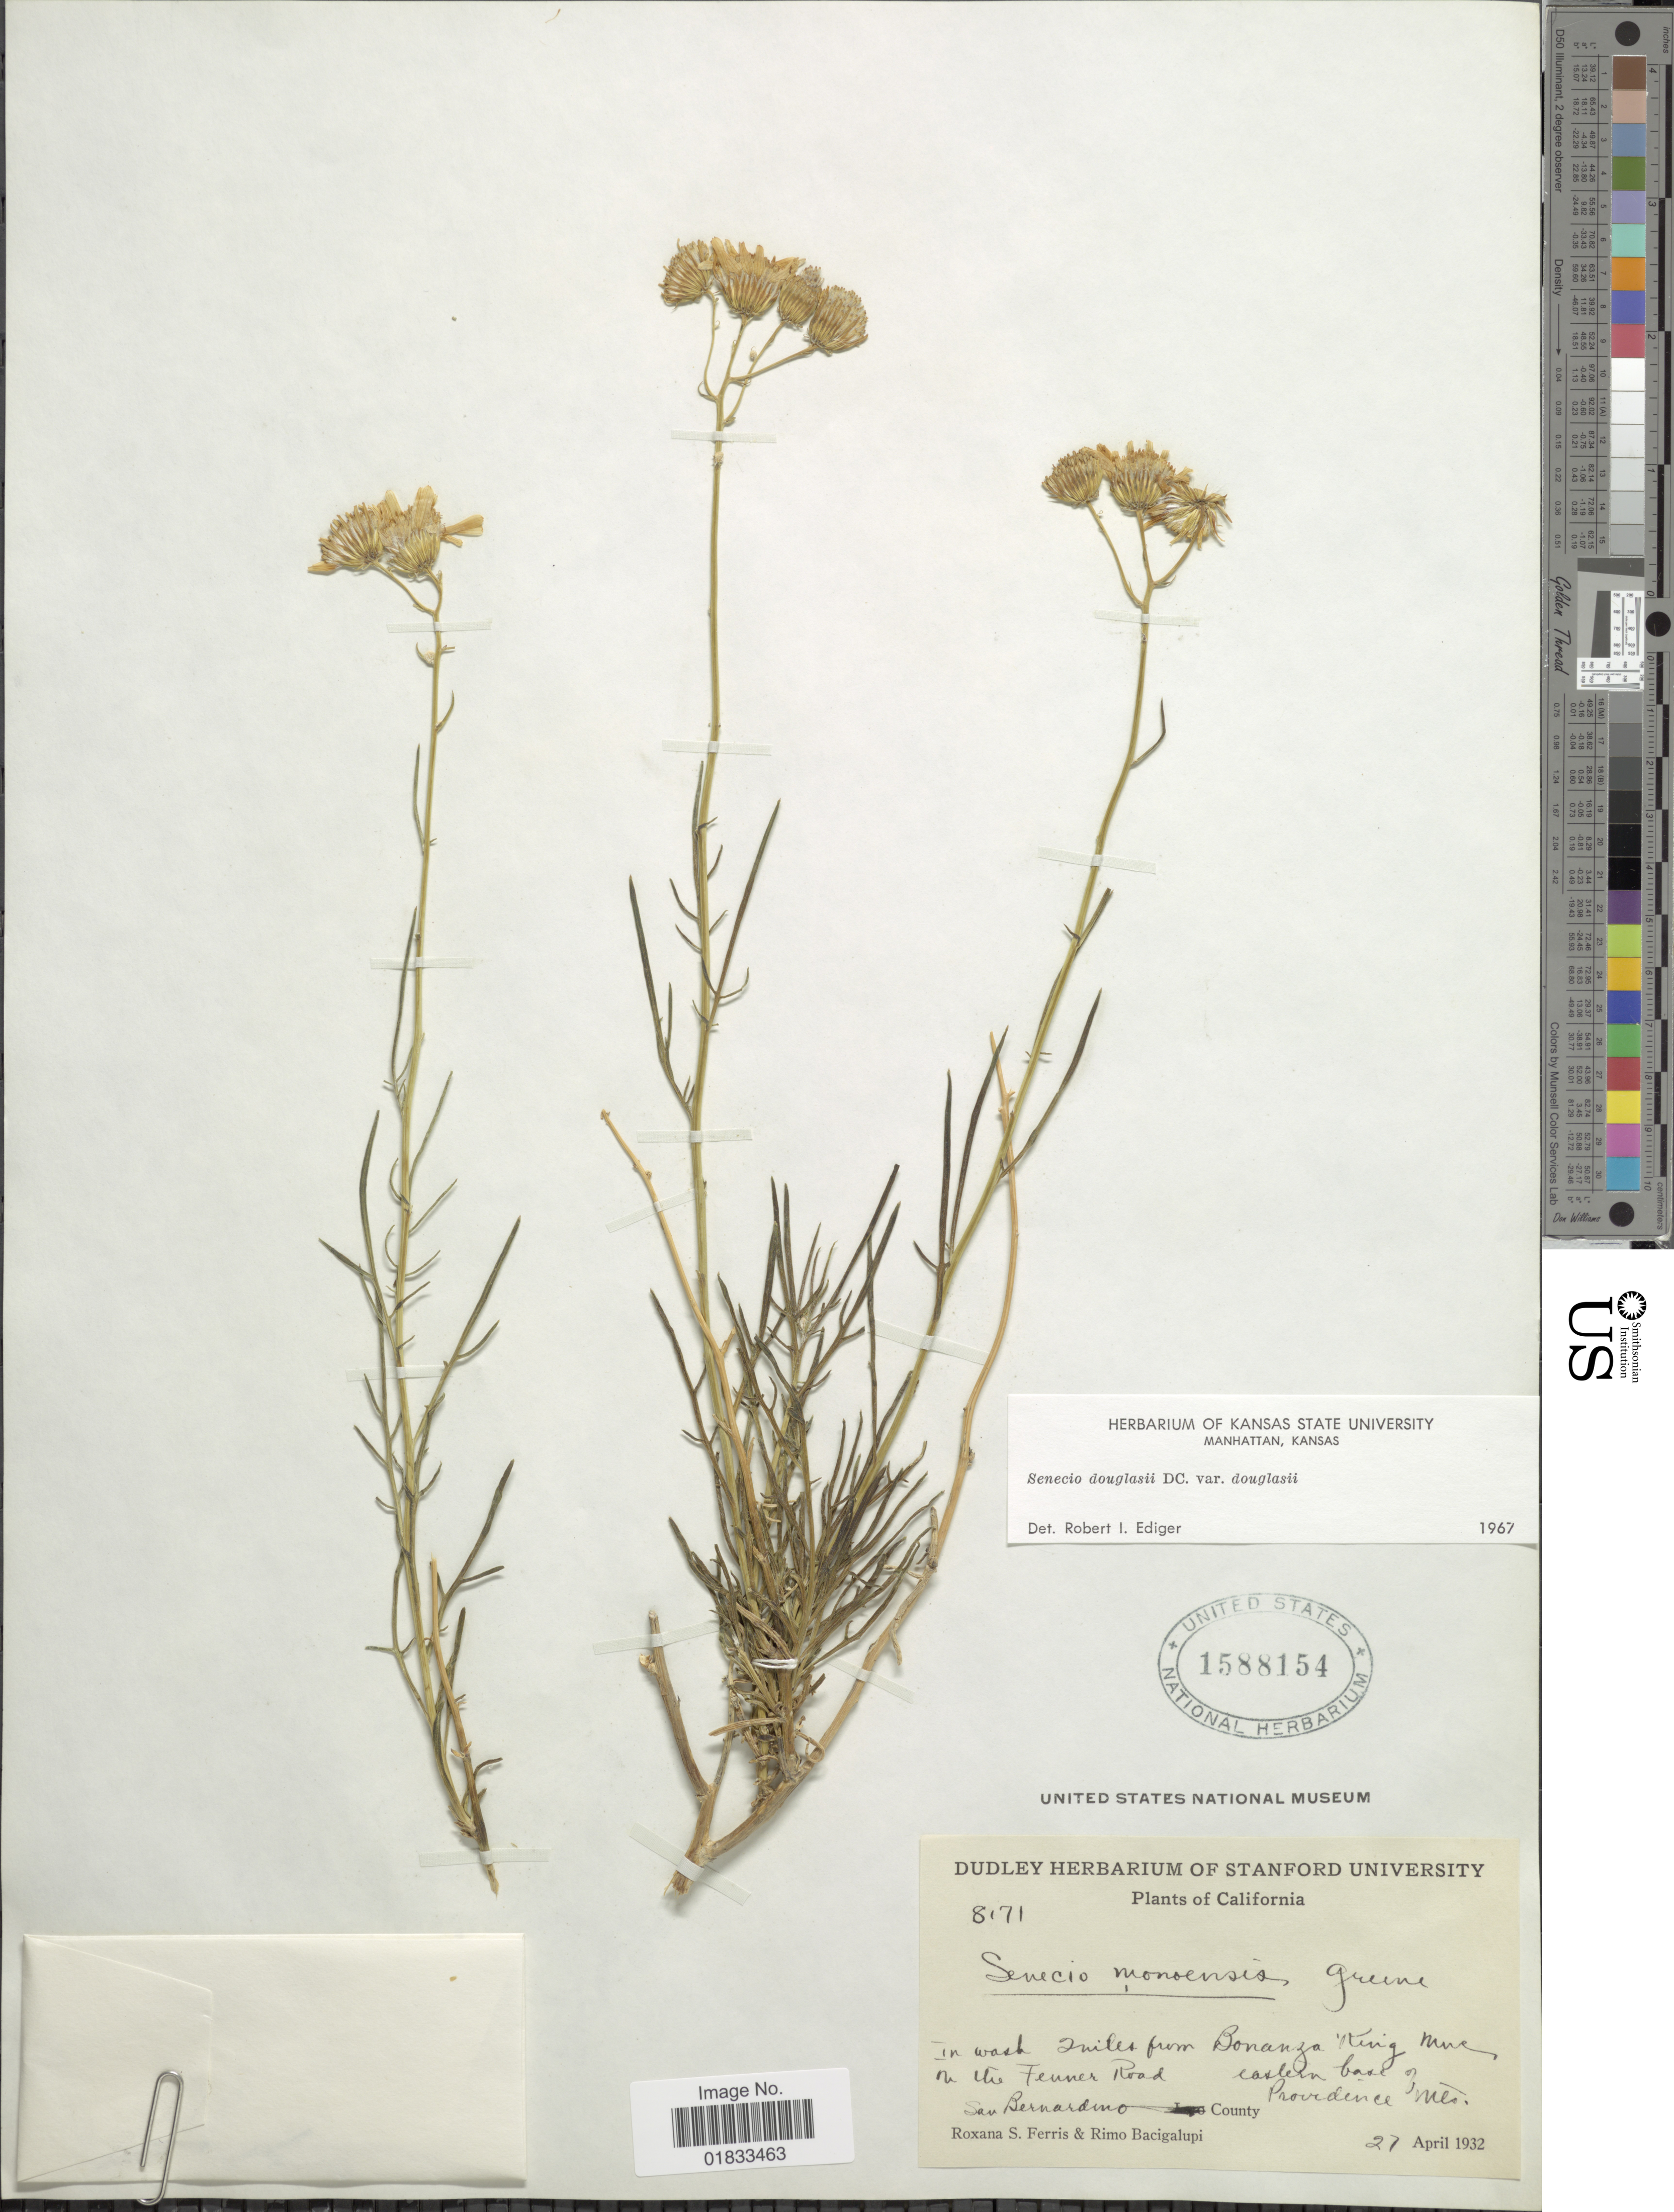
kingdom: Plantae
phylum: Tracheophyta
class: Magnoliopsida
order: Asterales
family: Asteraceae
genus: Senecio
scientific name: Senecio flaccidus var. douglasii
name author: (DC.) B.L. Turner & T.M. Barkley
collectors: R. S. Ferris & R. Bacigalupi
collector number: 8171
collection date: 1932-04-27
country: United States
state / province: California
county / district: San Bernardino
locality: In wash 2 miles from Bonanza King mine nr the Fenner Road, eastern base of Providence Mts. San Bernardino County.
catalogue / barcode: US 1588154